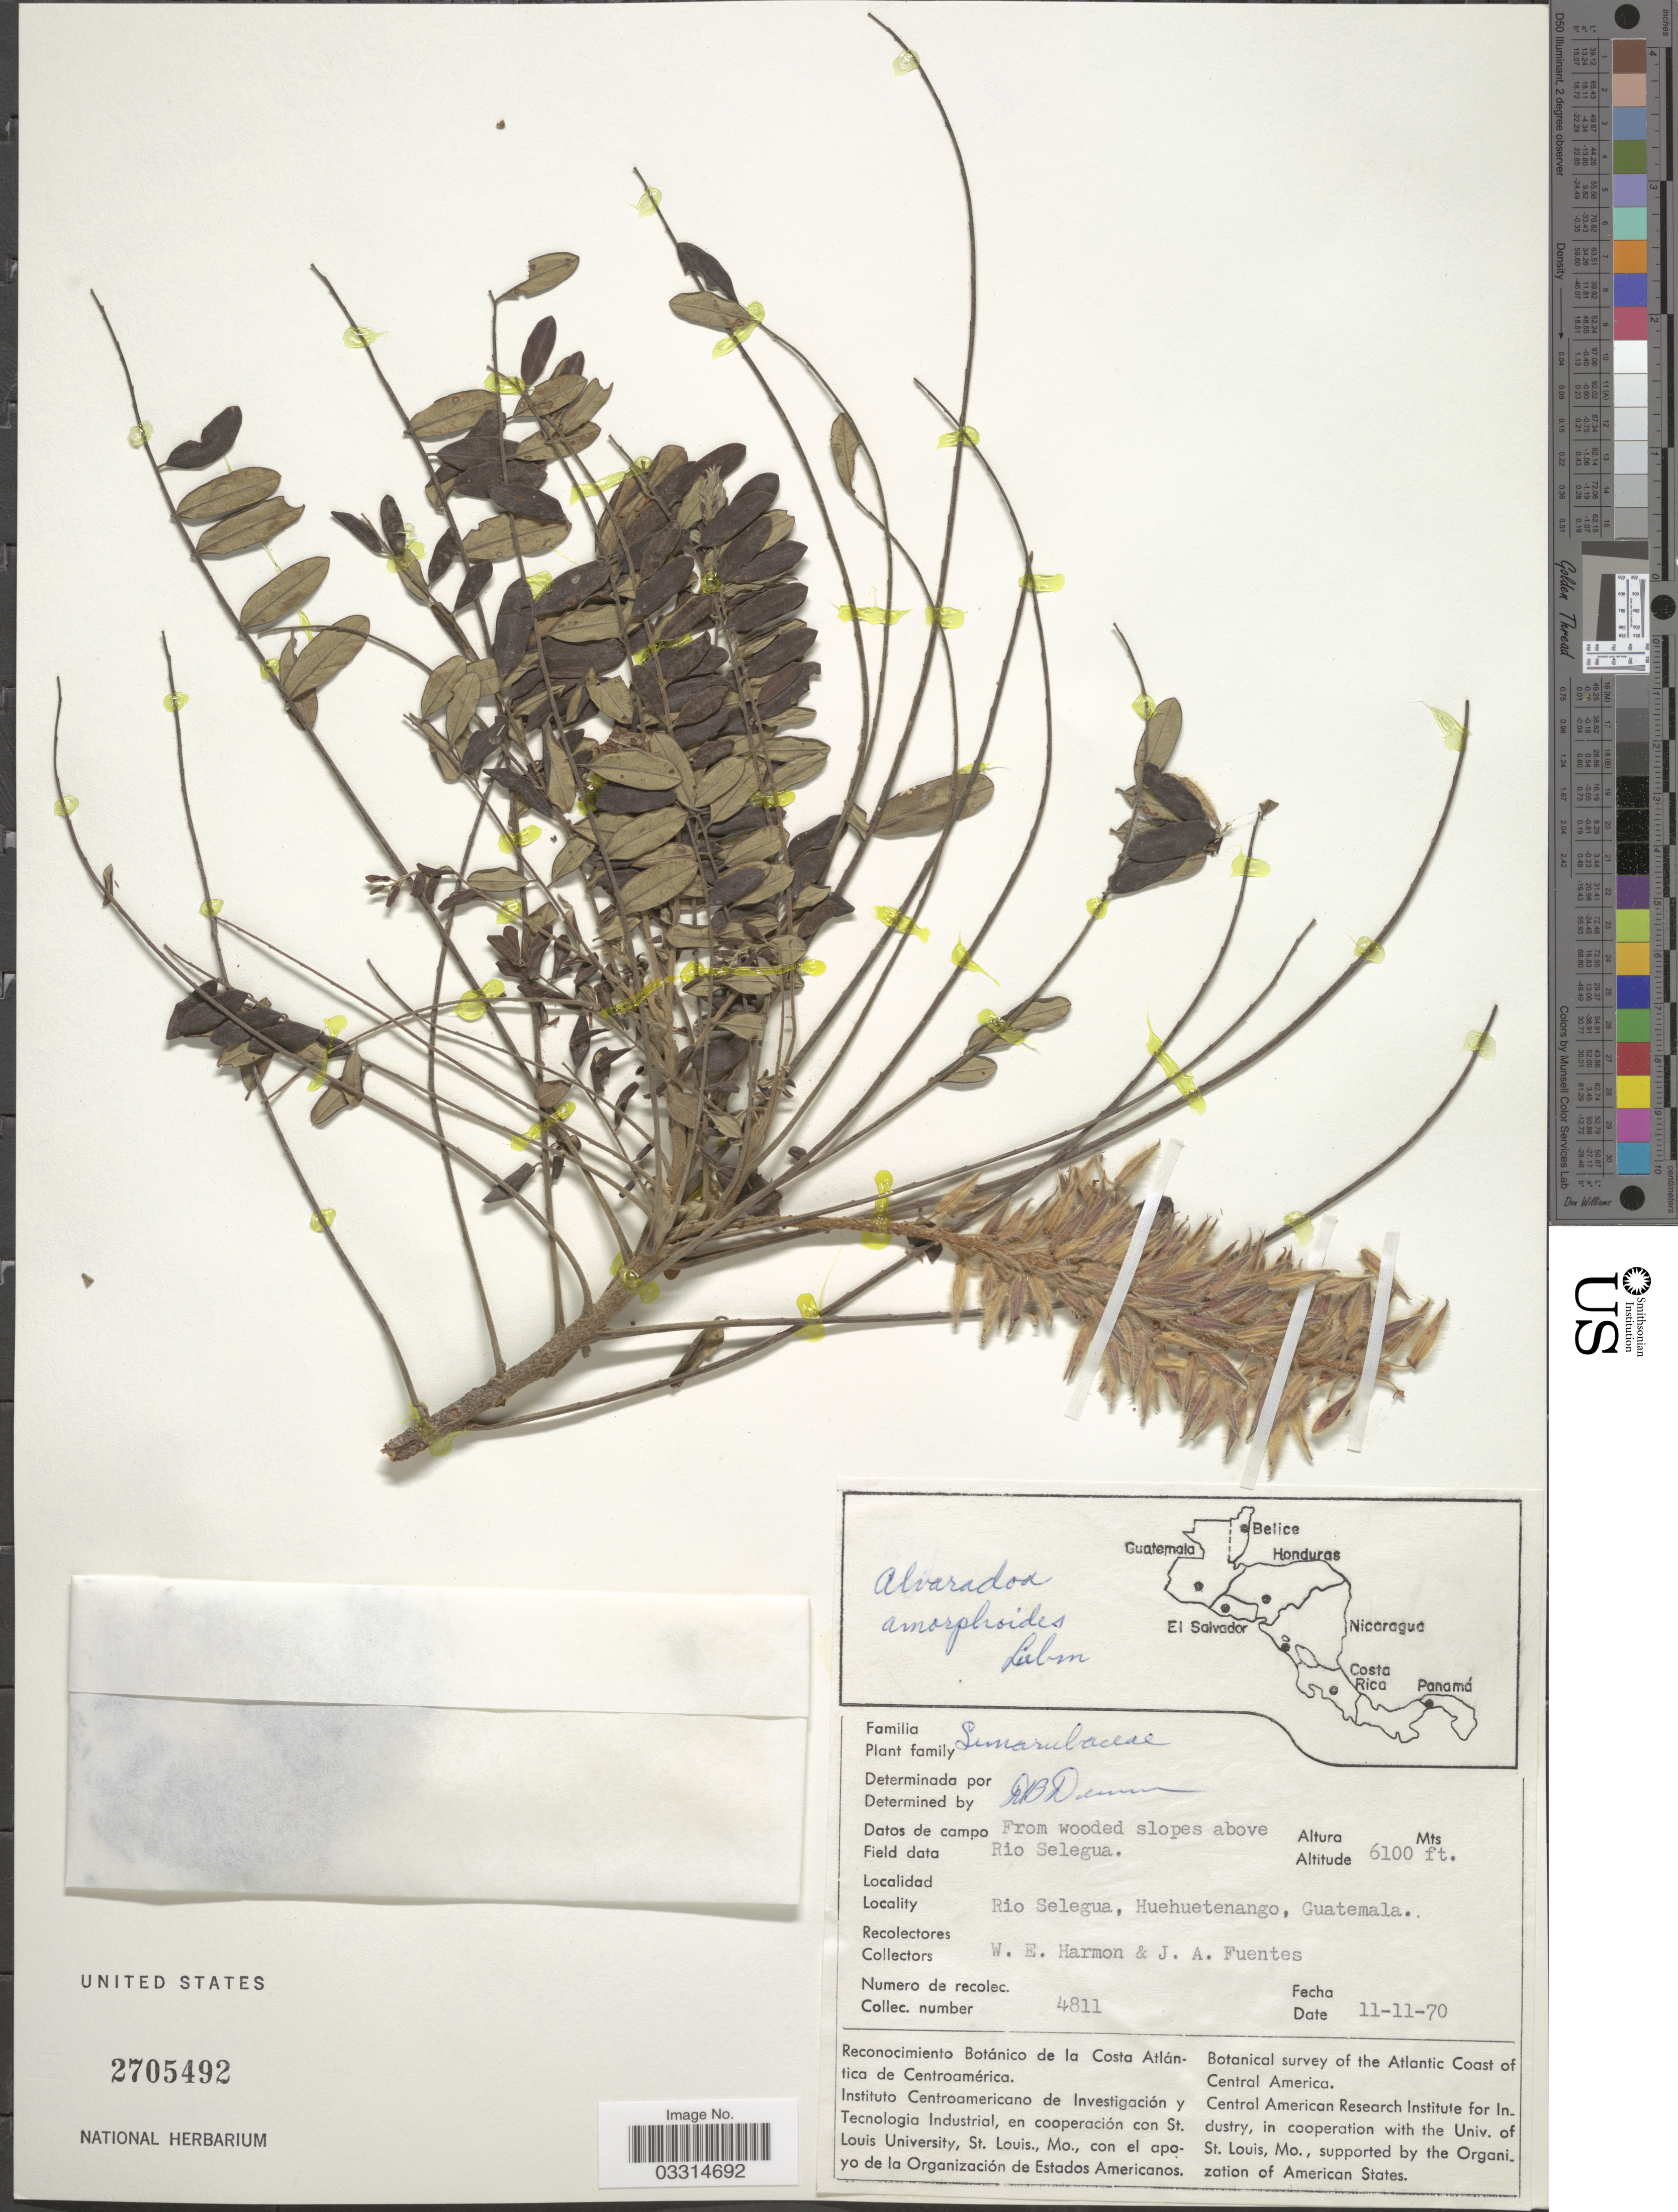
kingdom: Plantae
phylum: Tracheophyta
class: Magnoliopsida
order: Picramniales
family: Picramniaceae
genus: Alvaradoa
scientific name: Alvaradoa amorphoides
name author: Liebm.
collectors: W. E. Harmon & J. Fuentes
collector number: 4811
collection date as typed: Transcribed d/m/y: 11/11/70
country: Guatemala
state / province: Huehuetenango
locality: Rio Selegua.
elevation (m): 1859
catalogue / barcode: US 2705492